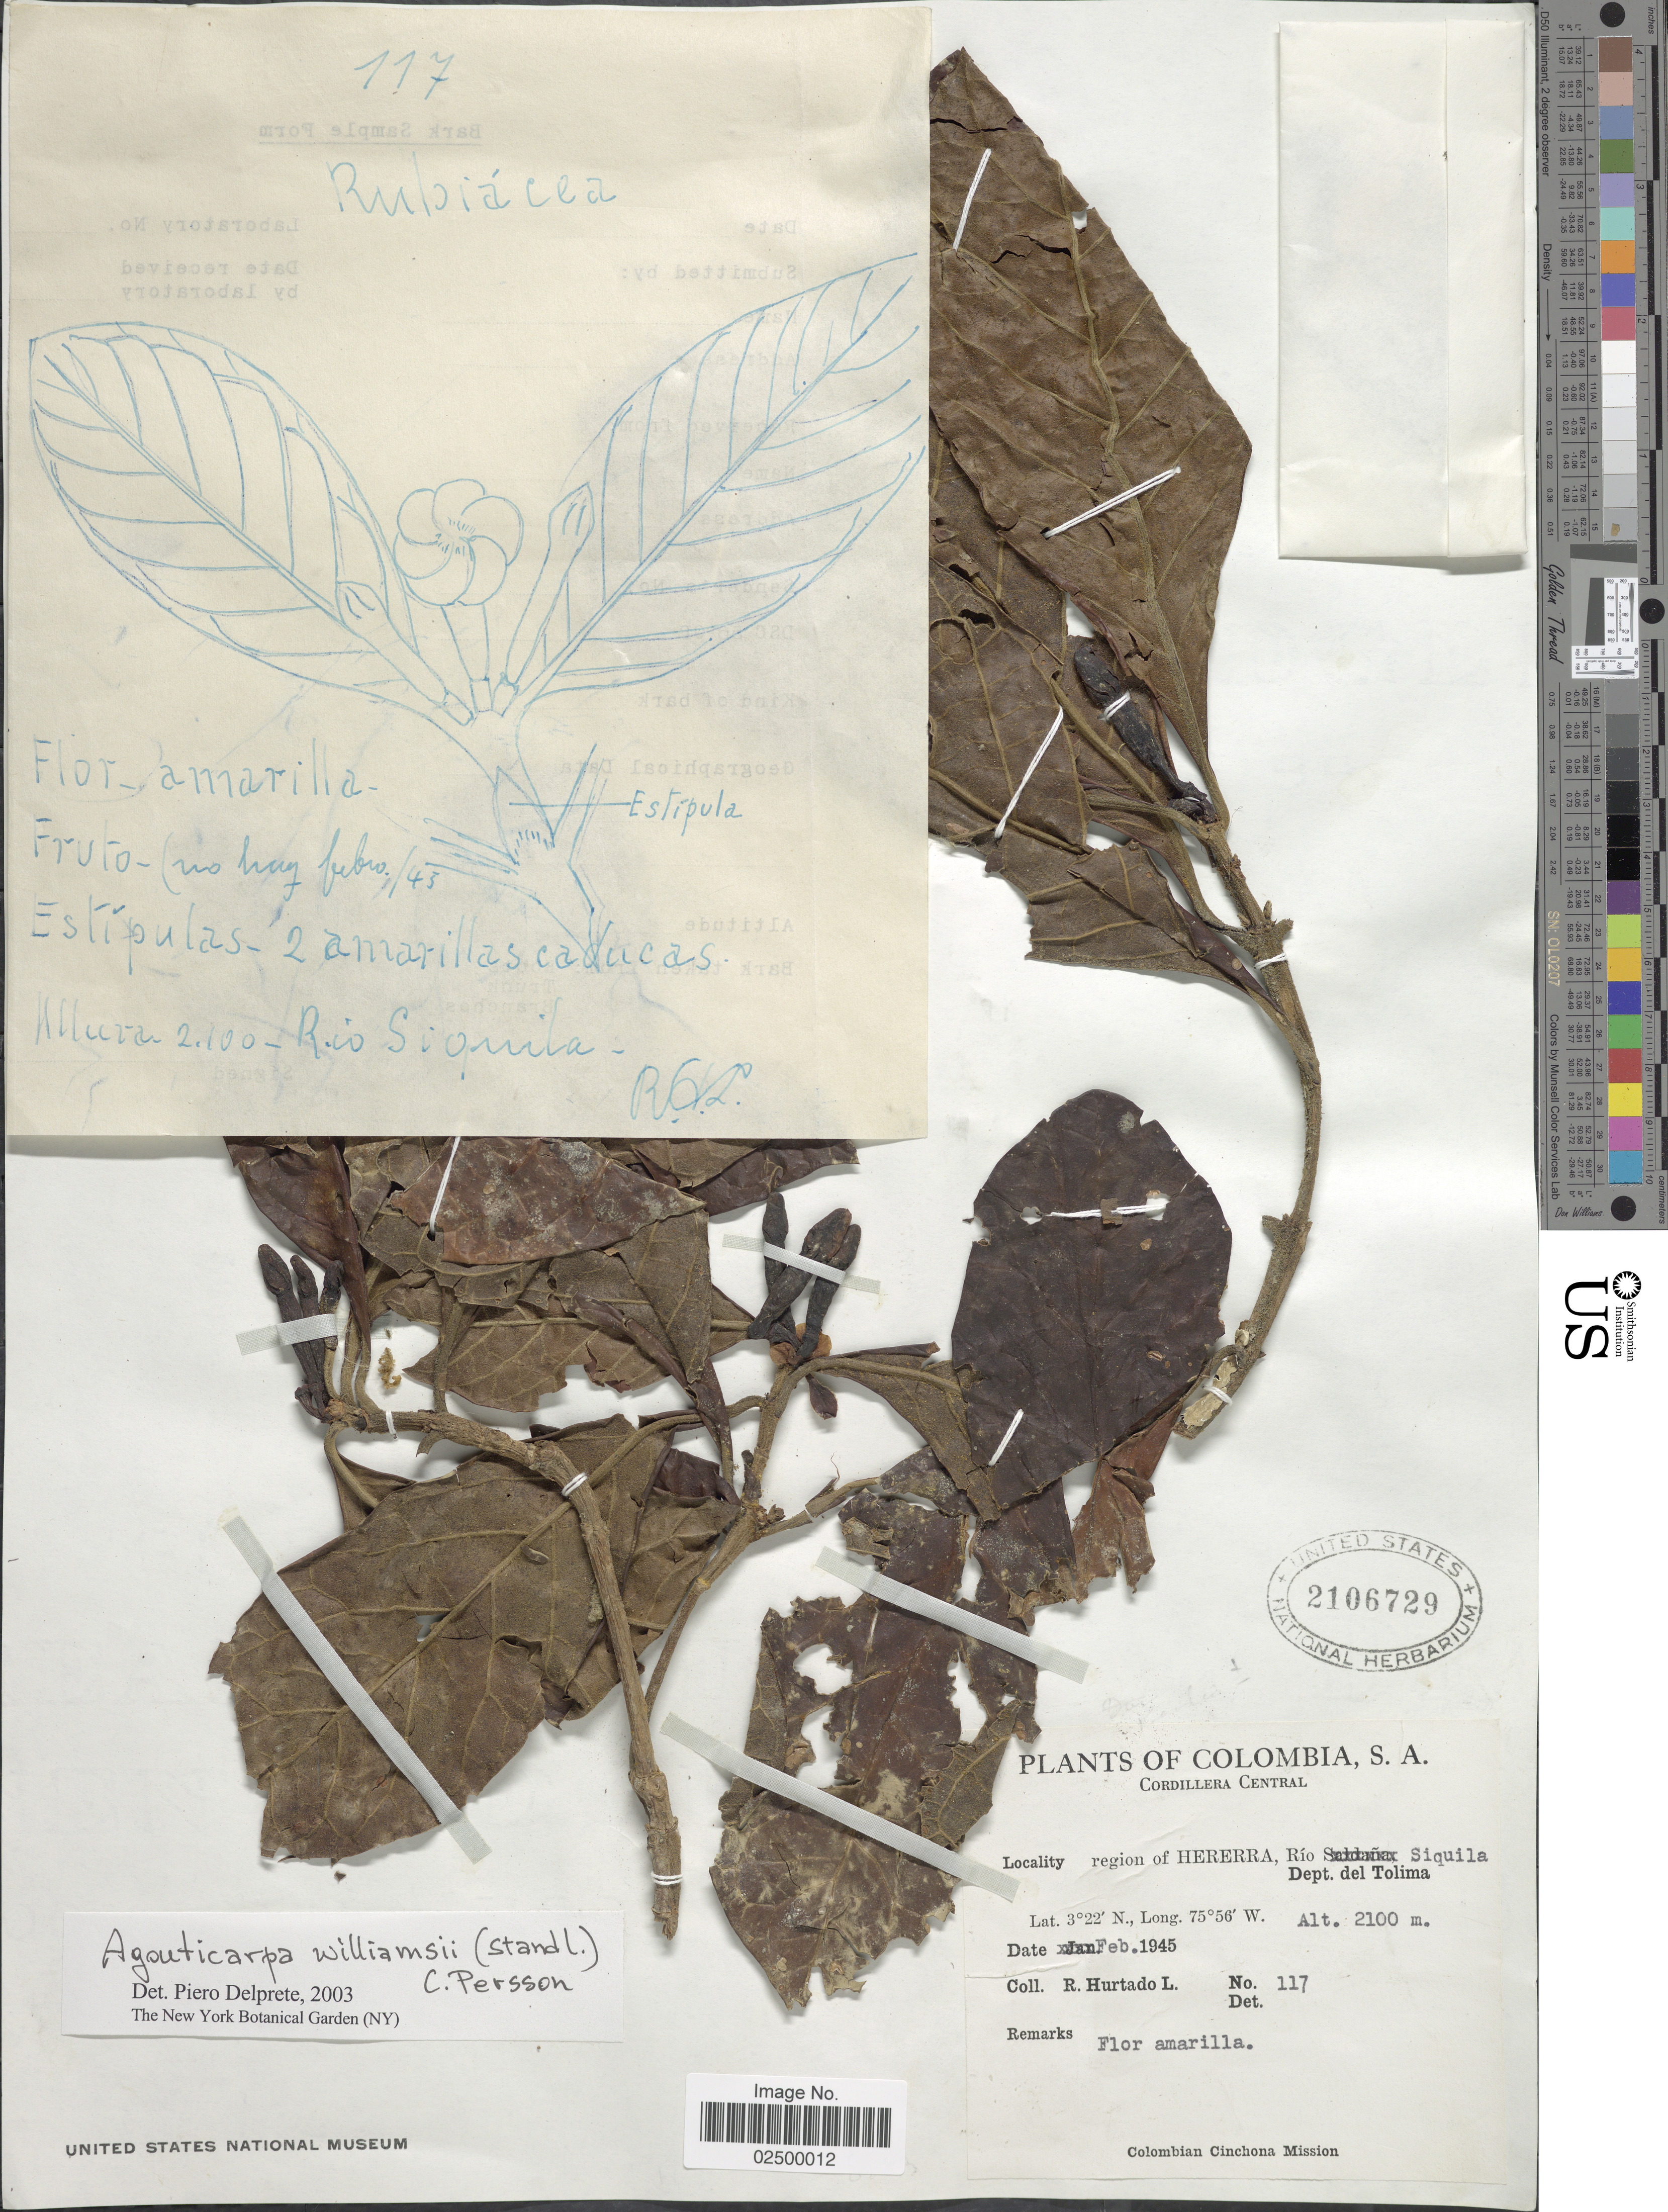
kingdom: Plantae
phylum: Tracheophyta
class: Magnoliopsida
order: Gentianales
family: Rubiaceae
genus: Agouticarpa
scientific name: Agouticarpa williamsii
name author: (Standl.) C.H. Perss.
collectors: R. Hurtado L.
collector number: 117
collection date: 1945-02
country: Colombia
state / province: Tolima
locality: Cordillera Central, region of Hererra, Rio Siquila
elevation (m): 2100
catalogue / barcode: US 2106729